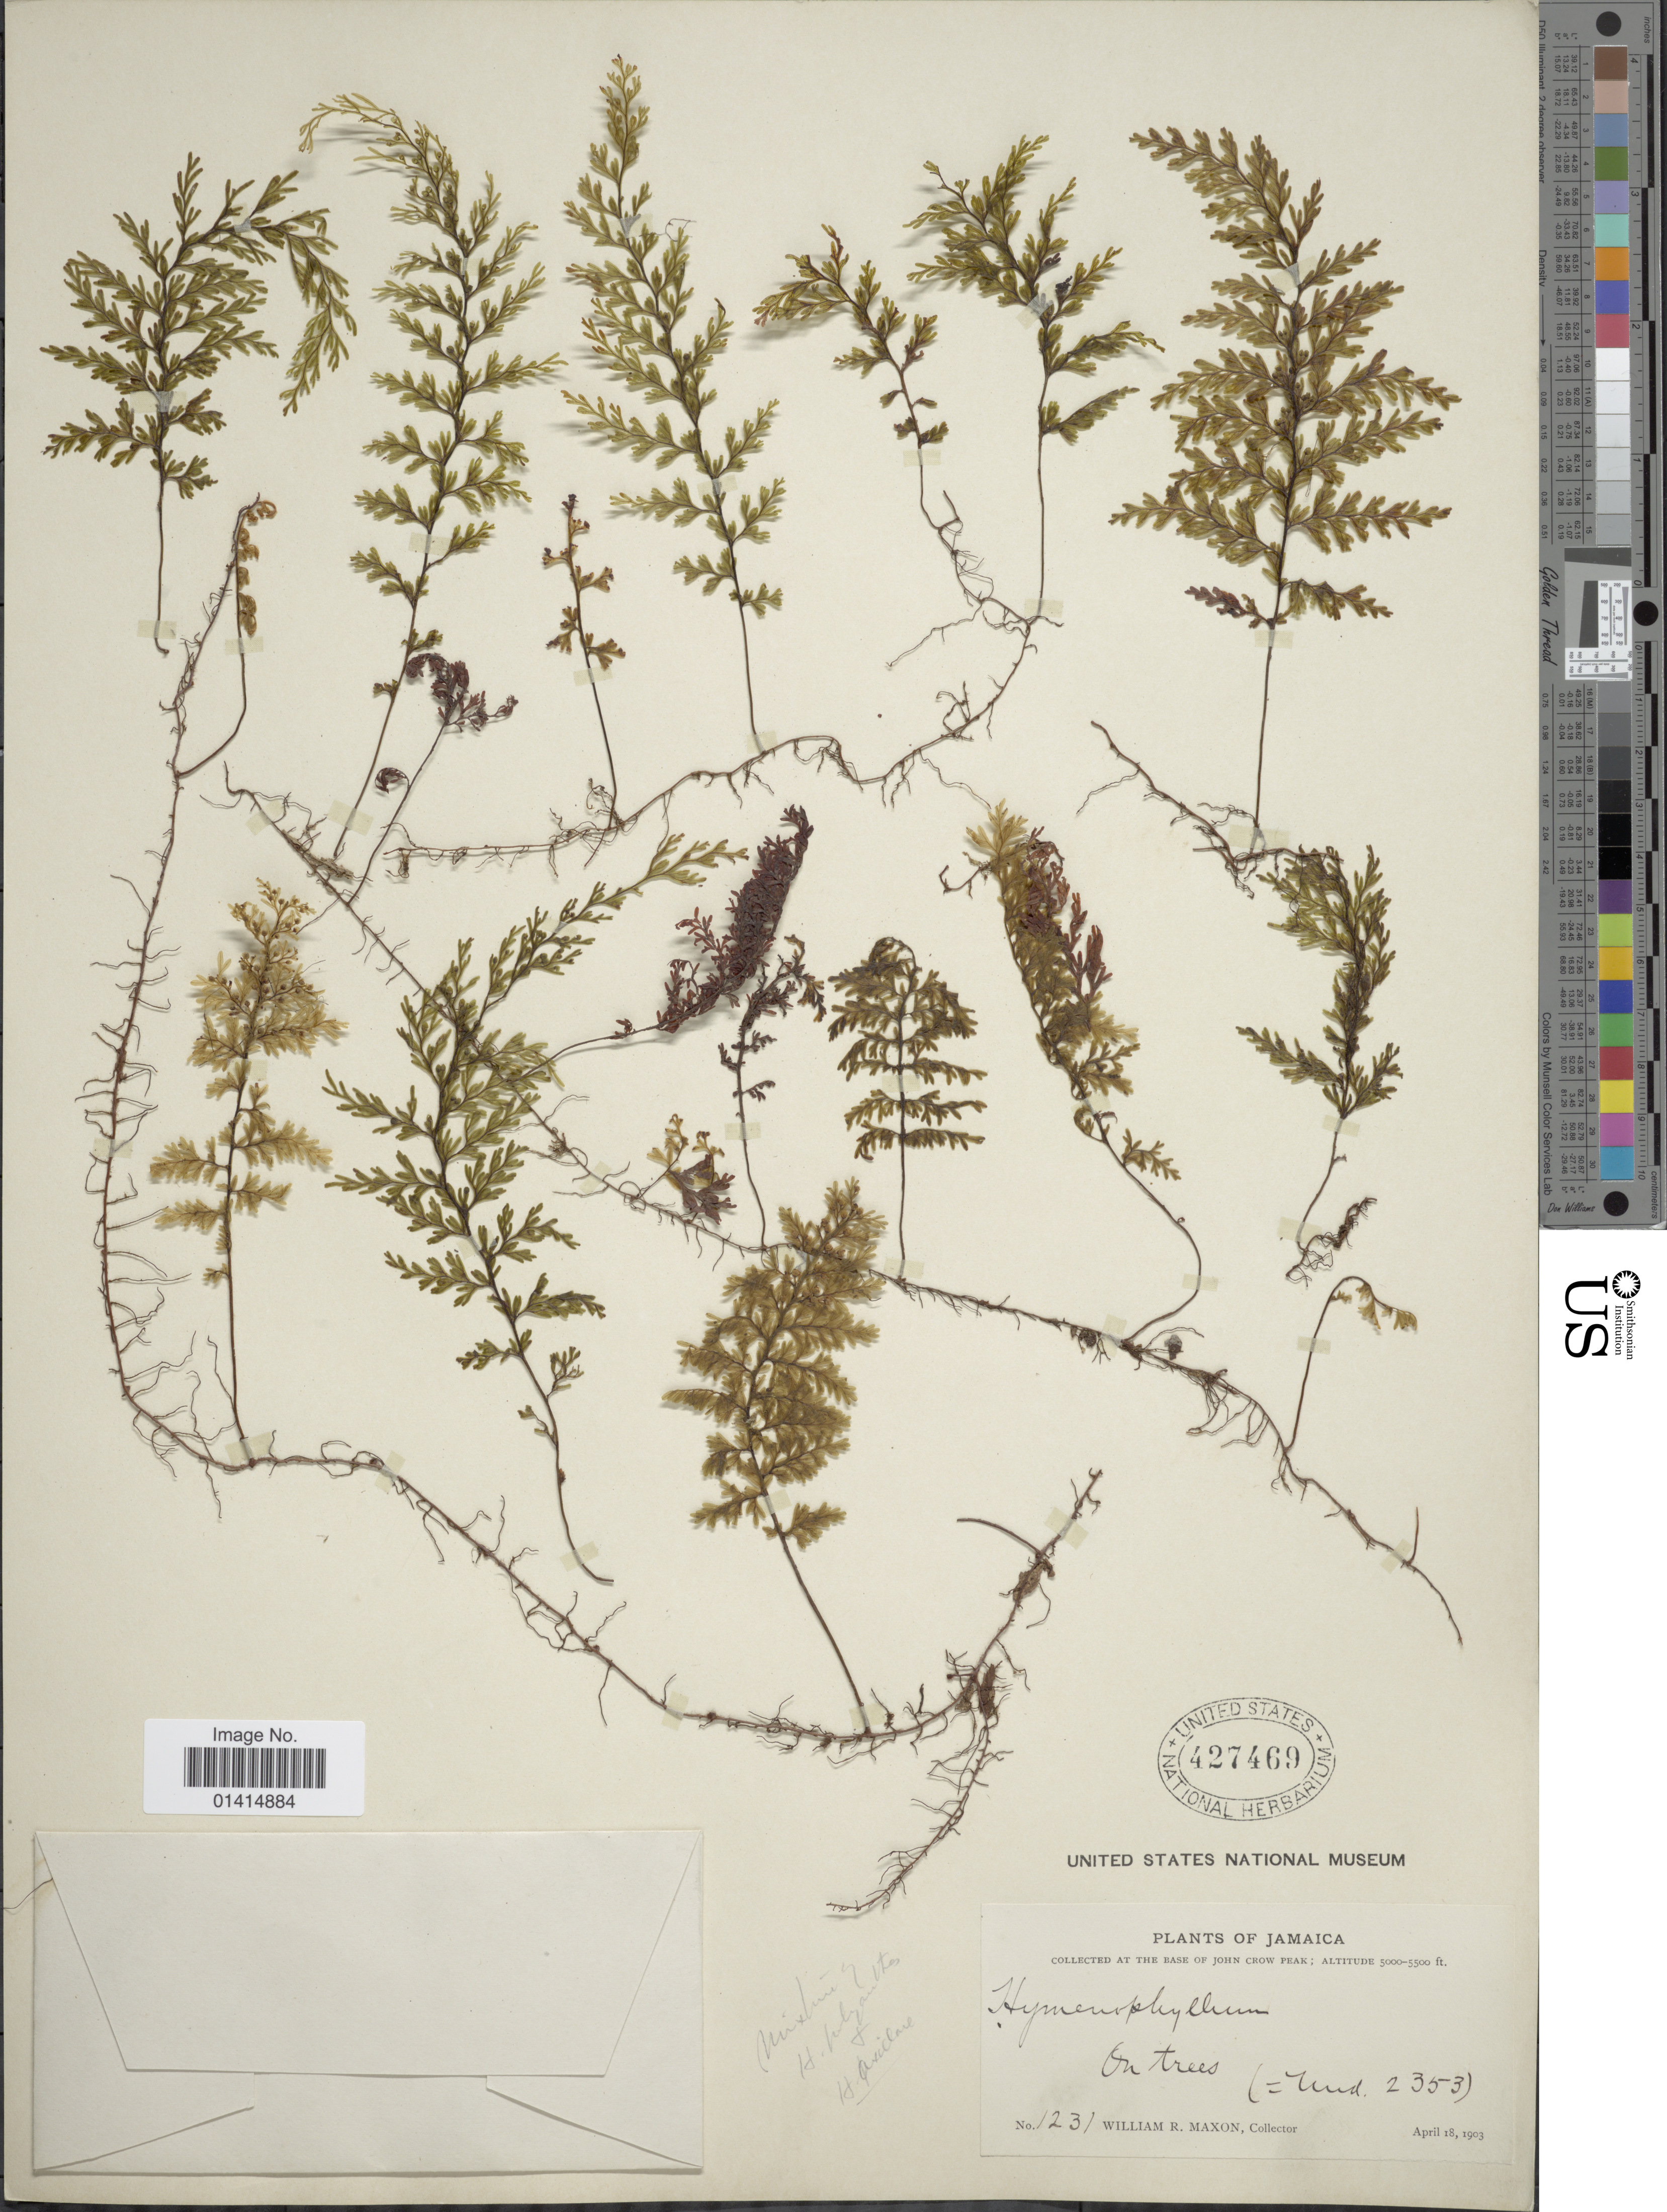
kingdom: Plantae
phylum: Tracheophyta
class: Polypodiopsida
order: Hymenophyllales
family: Hymenophyllaceae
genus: Hymenophyllum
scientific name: Hymenophyllum axillare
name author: Sw.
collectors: W. R. Maxon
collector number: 1231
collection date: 1903-04-18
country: Jamaica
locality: At the base of John Crow Peak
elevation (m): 1524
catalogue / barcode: US 427469